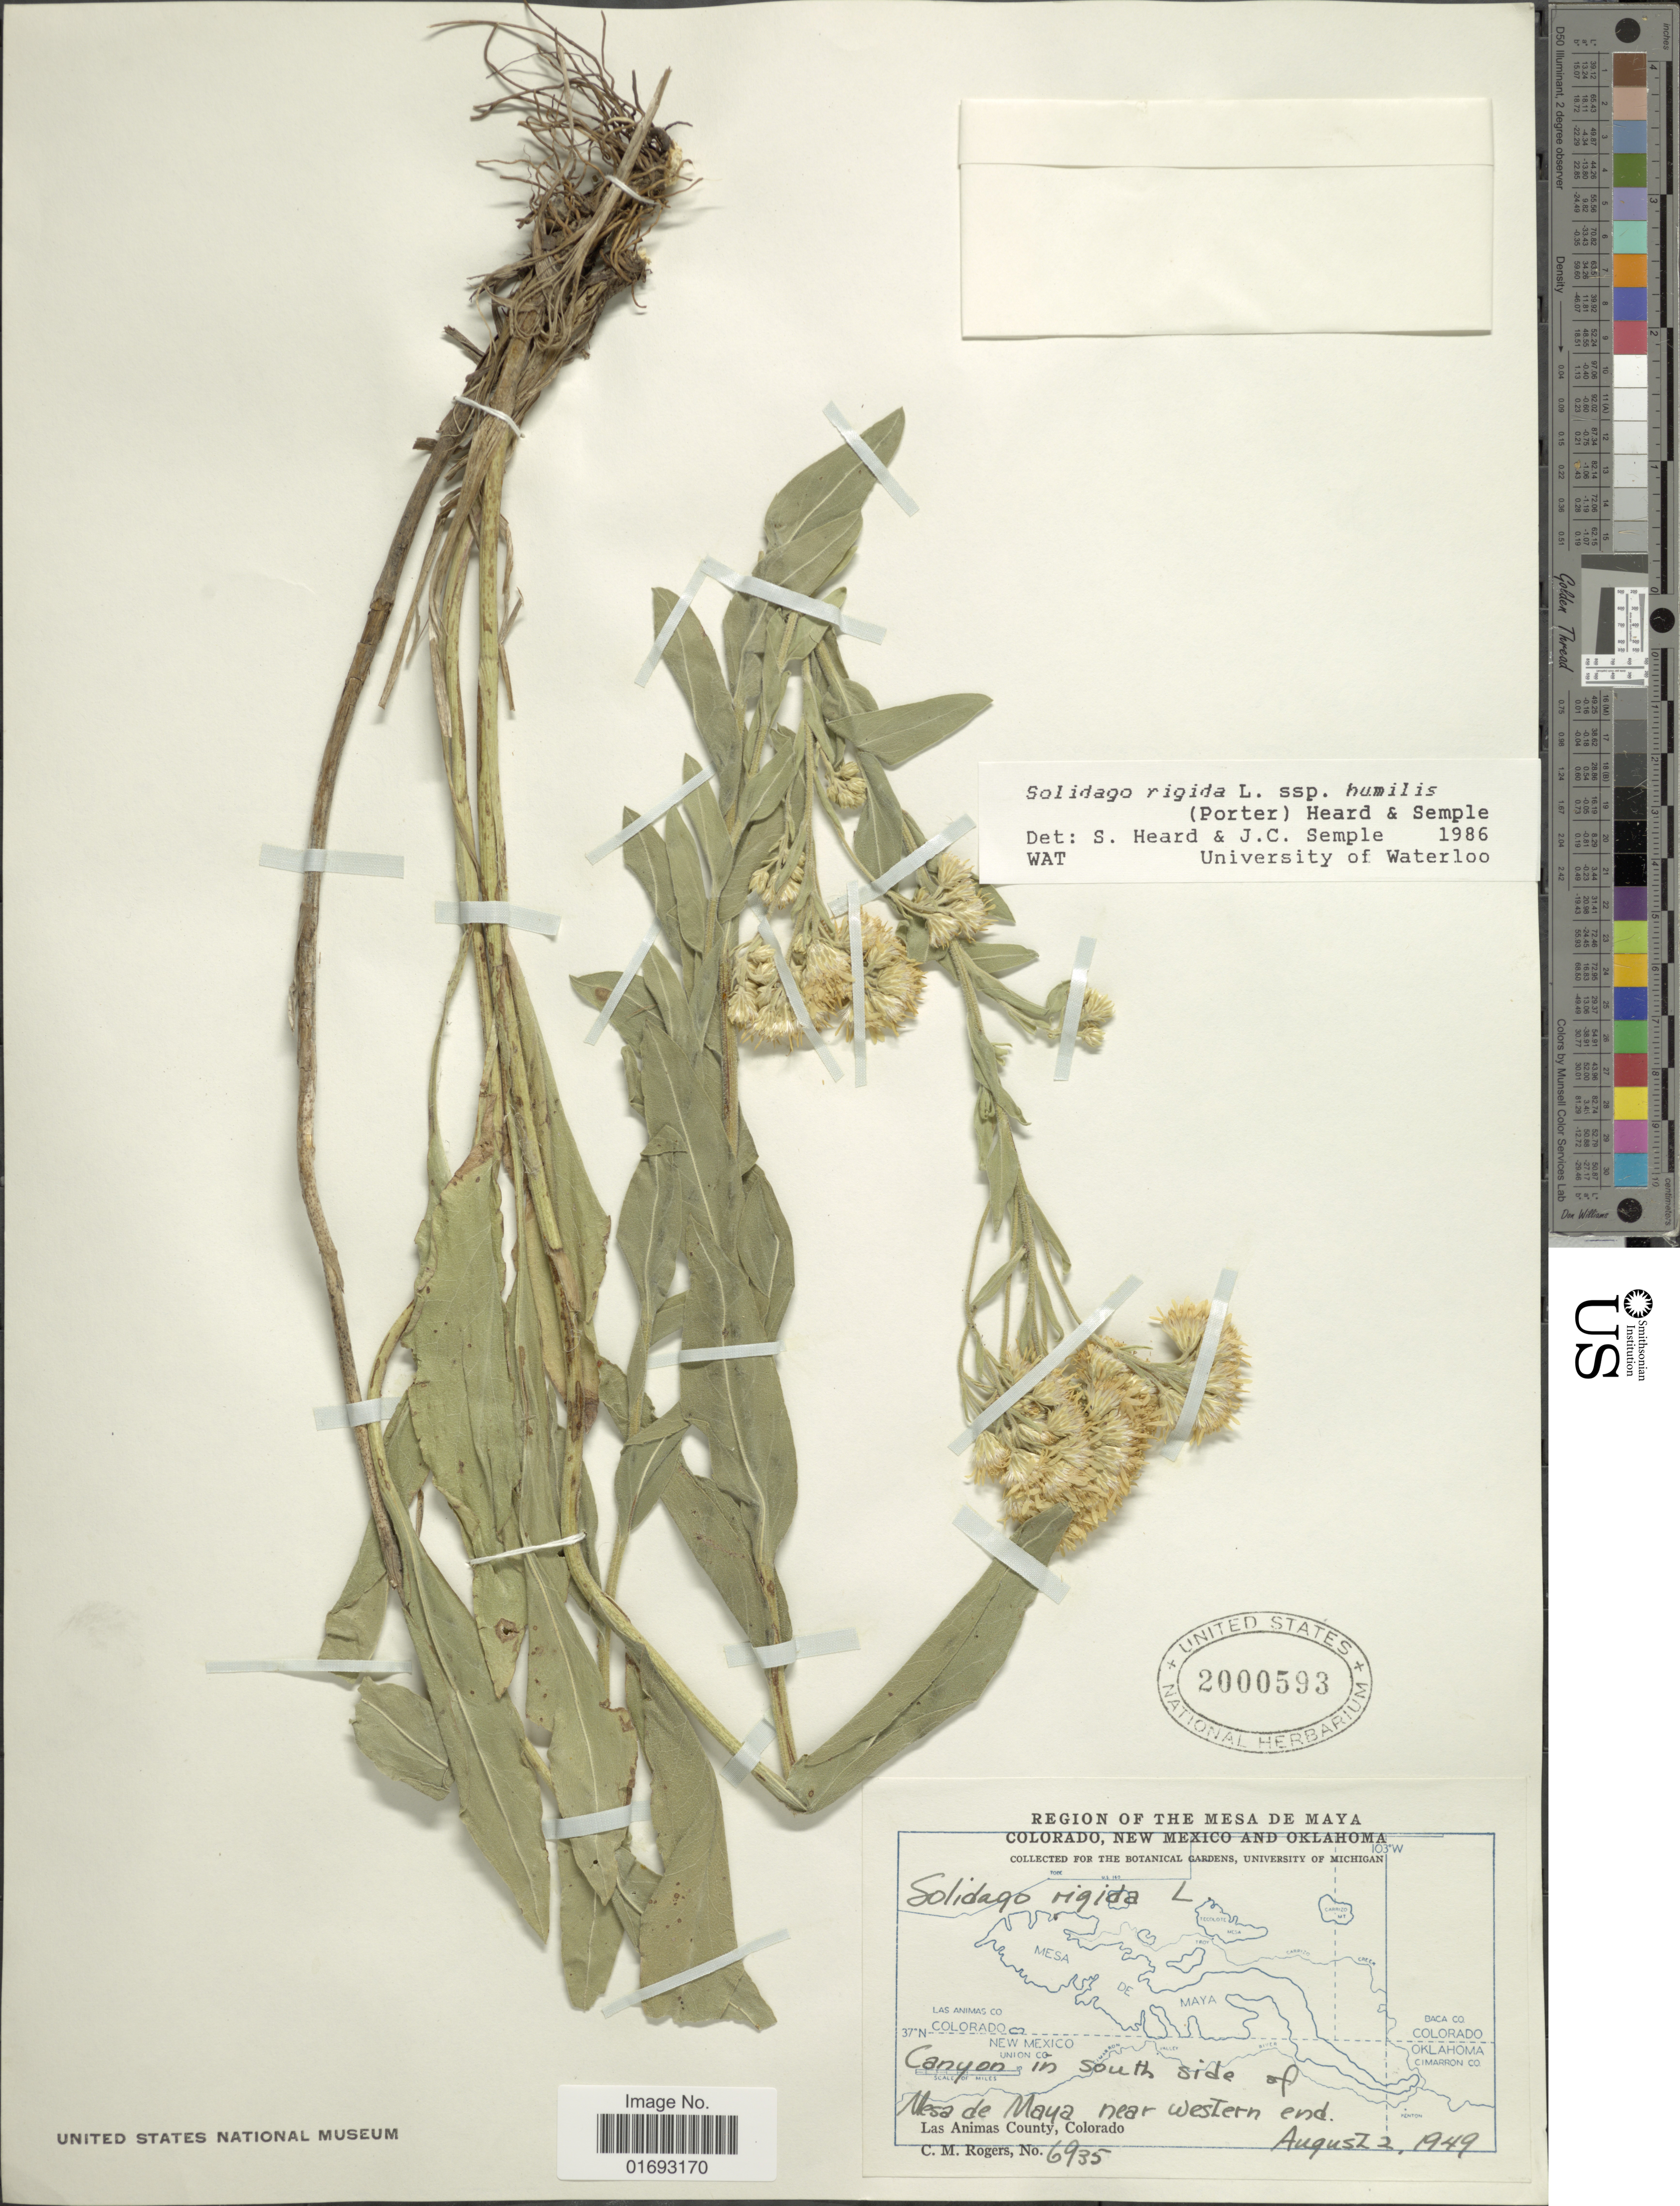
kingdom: Plantae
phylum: Tracheophyta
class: Magnoliopsida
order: Asterales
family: Asteraceae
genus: Oligoneuron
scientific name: Oligoneuron rigidum var. humile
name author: (Porter) G.L. Nesom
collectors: C. M. Rogers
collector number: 6935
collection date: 1949-08-02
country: United States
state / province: Colorado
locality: Mesa de Maya, Canyon in south side of Mesa de Maya near Western end, Las Animas County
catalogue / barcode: US 2000593